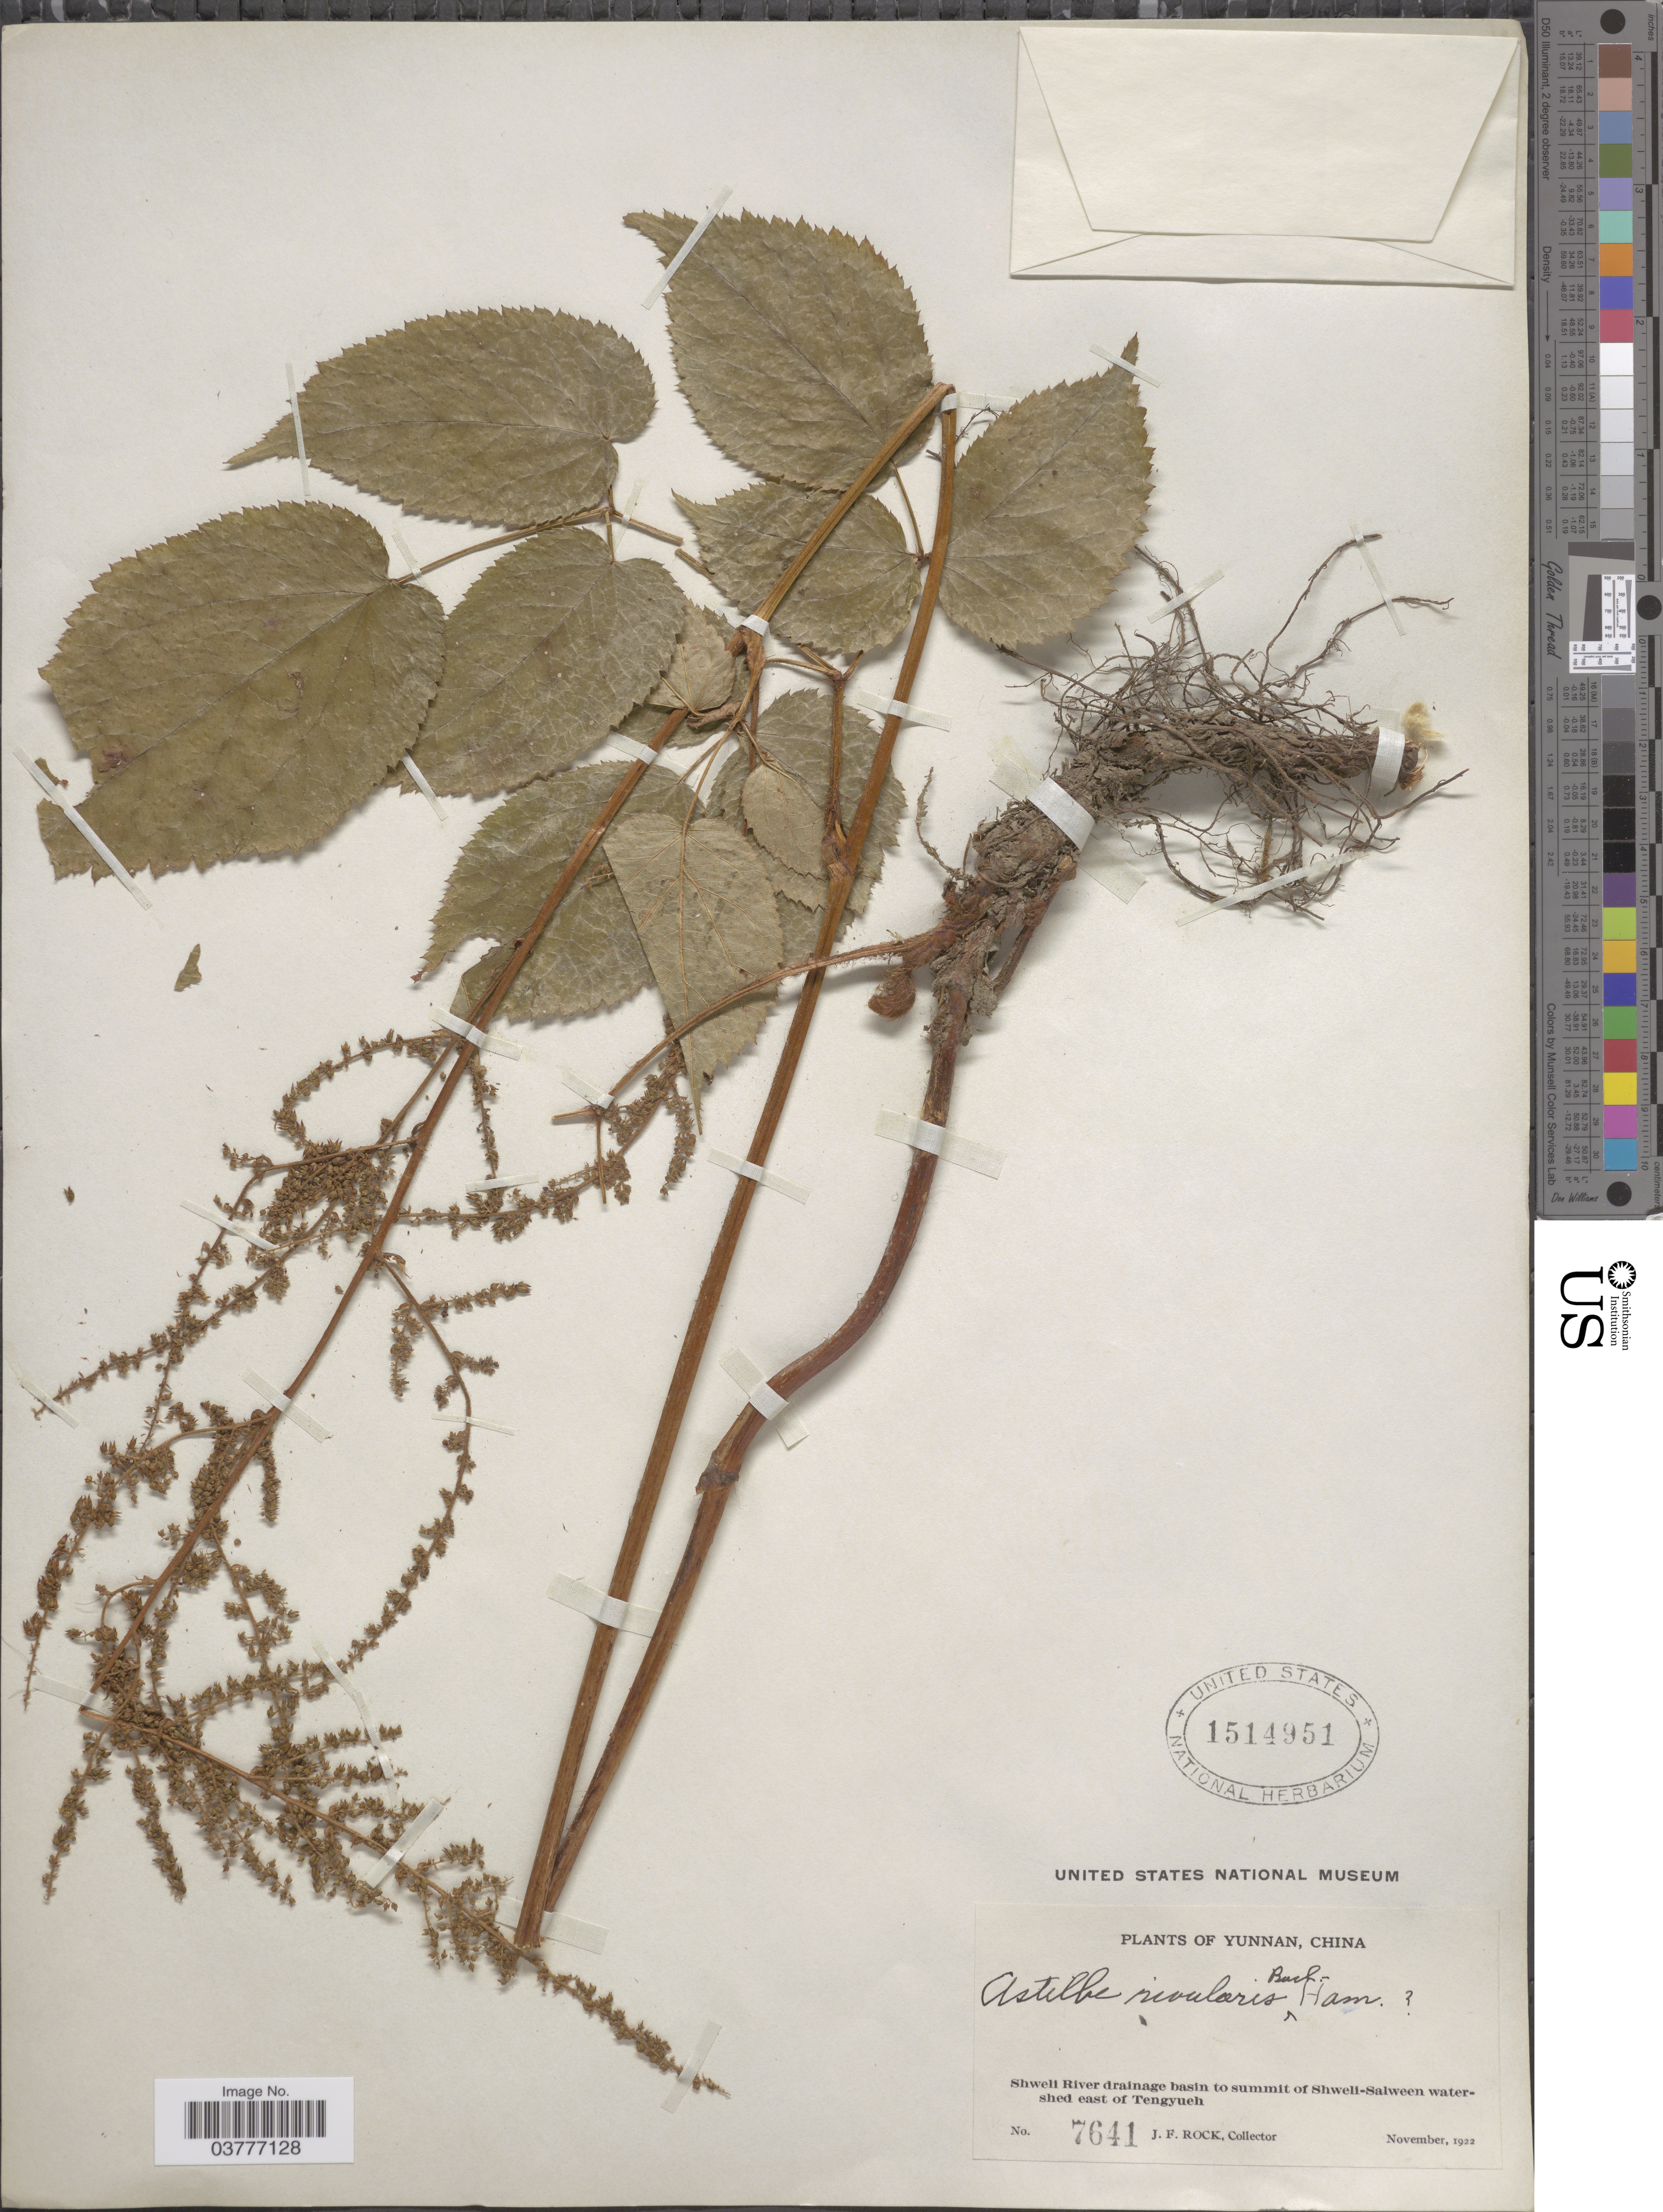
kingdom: Plantae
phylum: Tracheophyta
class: Magnoliopsida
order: Saxifragales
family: Saxifragaceae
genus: Astilbe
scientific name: Astilbe rivularis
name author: Buch.-Ham. ex D. Don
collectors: J. Rock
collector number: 7641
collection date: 1922-11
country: China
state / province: Yunnan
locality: Shweli River drainage basin to summit of Shweli-Salween watershed east of Tengyueh.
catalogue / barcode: US 1514951